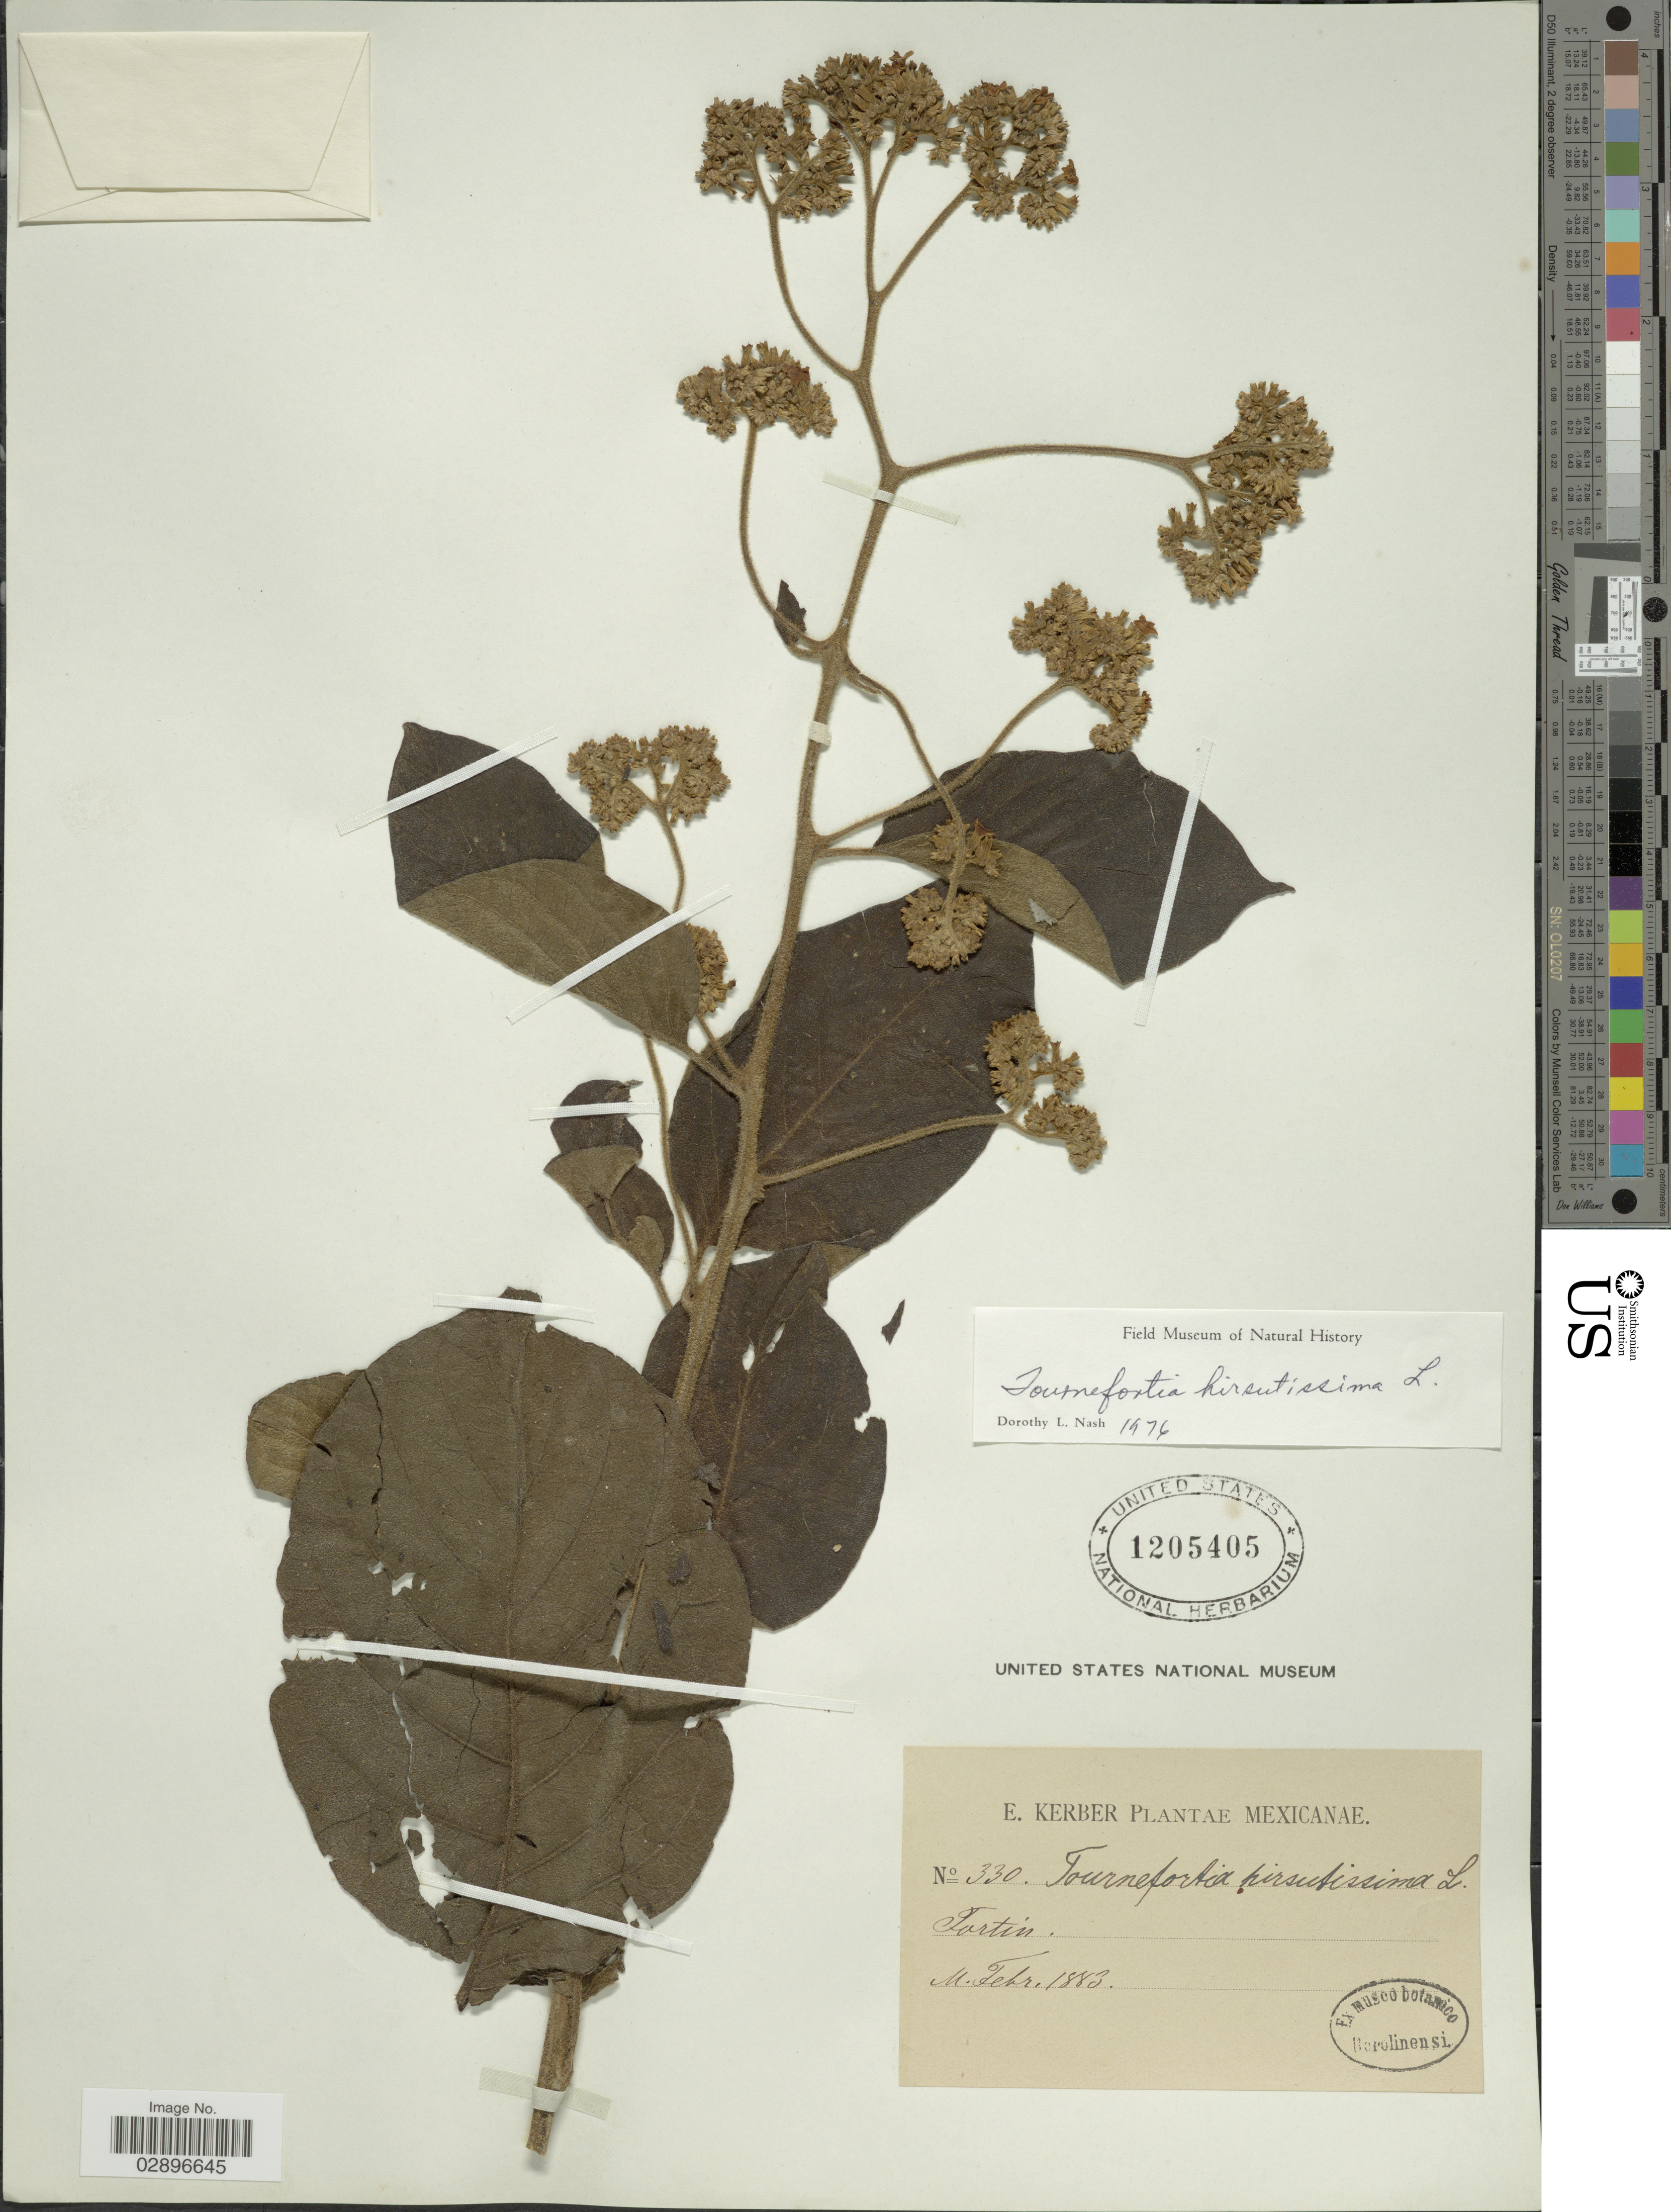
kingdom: Plantae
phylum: Tracheophyta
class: Magnoliopsida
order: Boraginales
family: Heliotropiaceae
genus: Tournefortia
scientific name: Tournefortia hirsutissima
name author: L.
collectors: E. Kerber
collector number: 330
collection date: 1883-02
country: Mexico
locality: Fortin.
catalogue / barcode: US 1205405